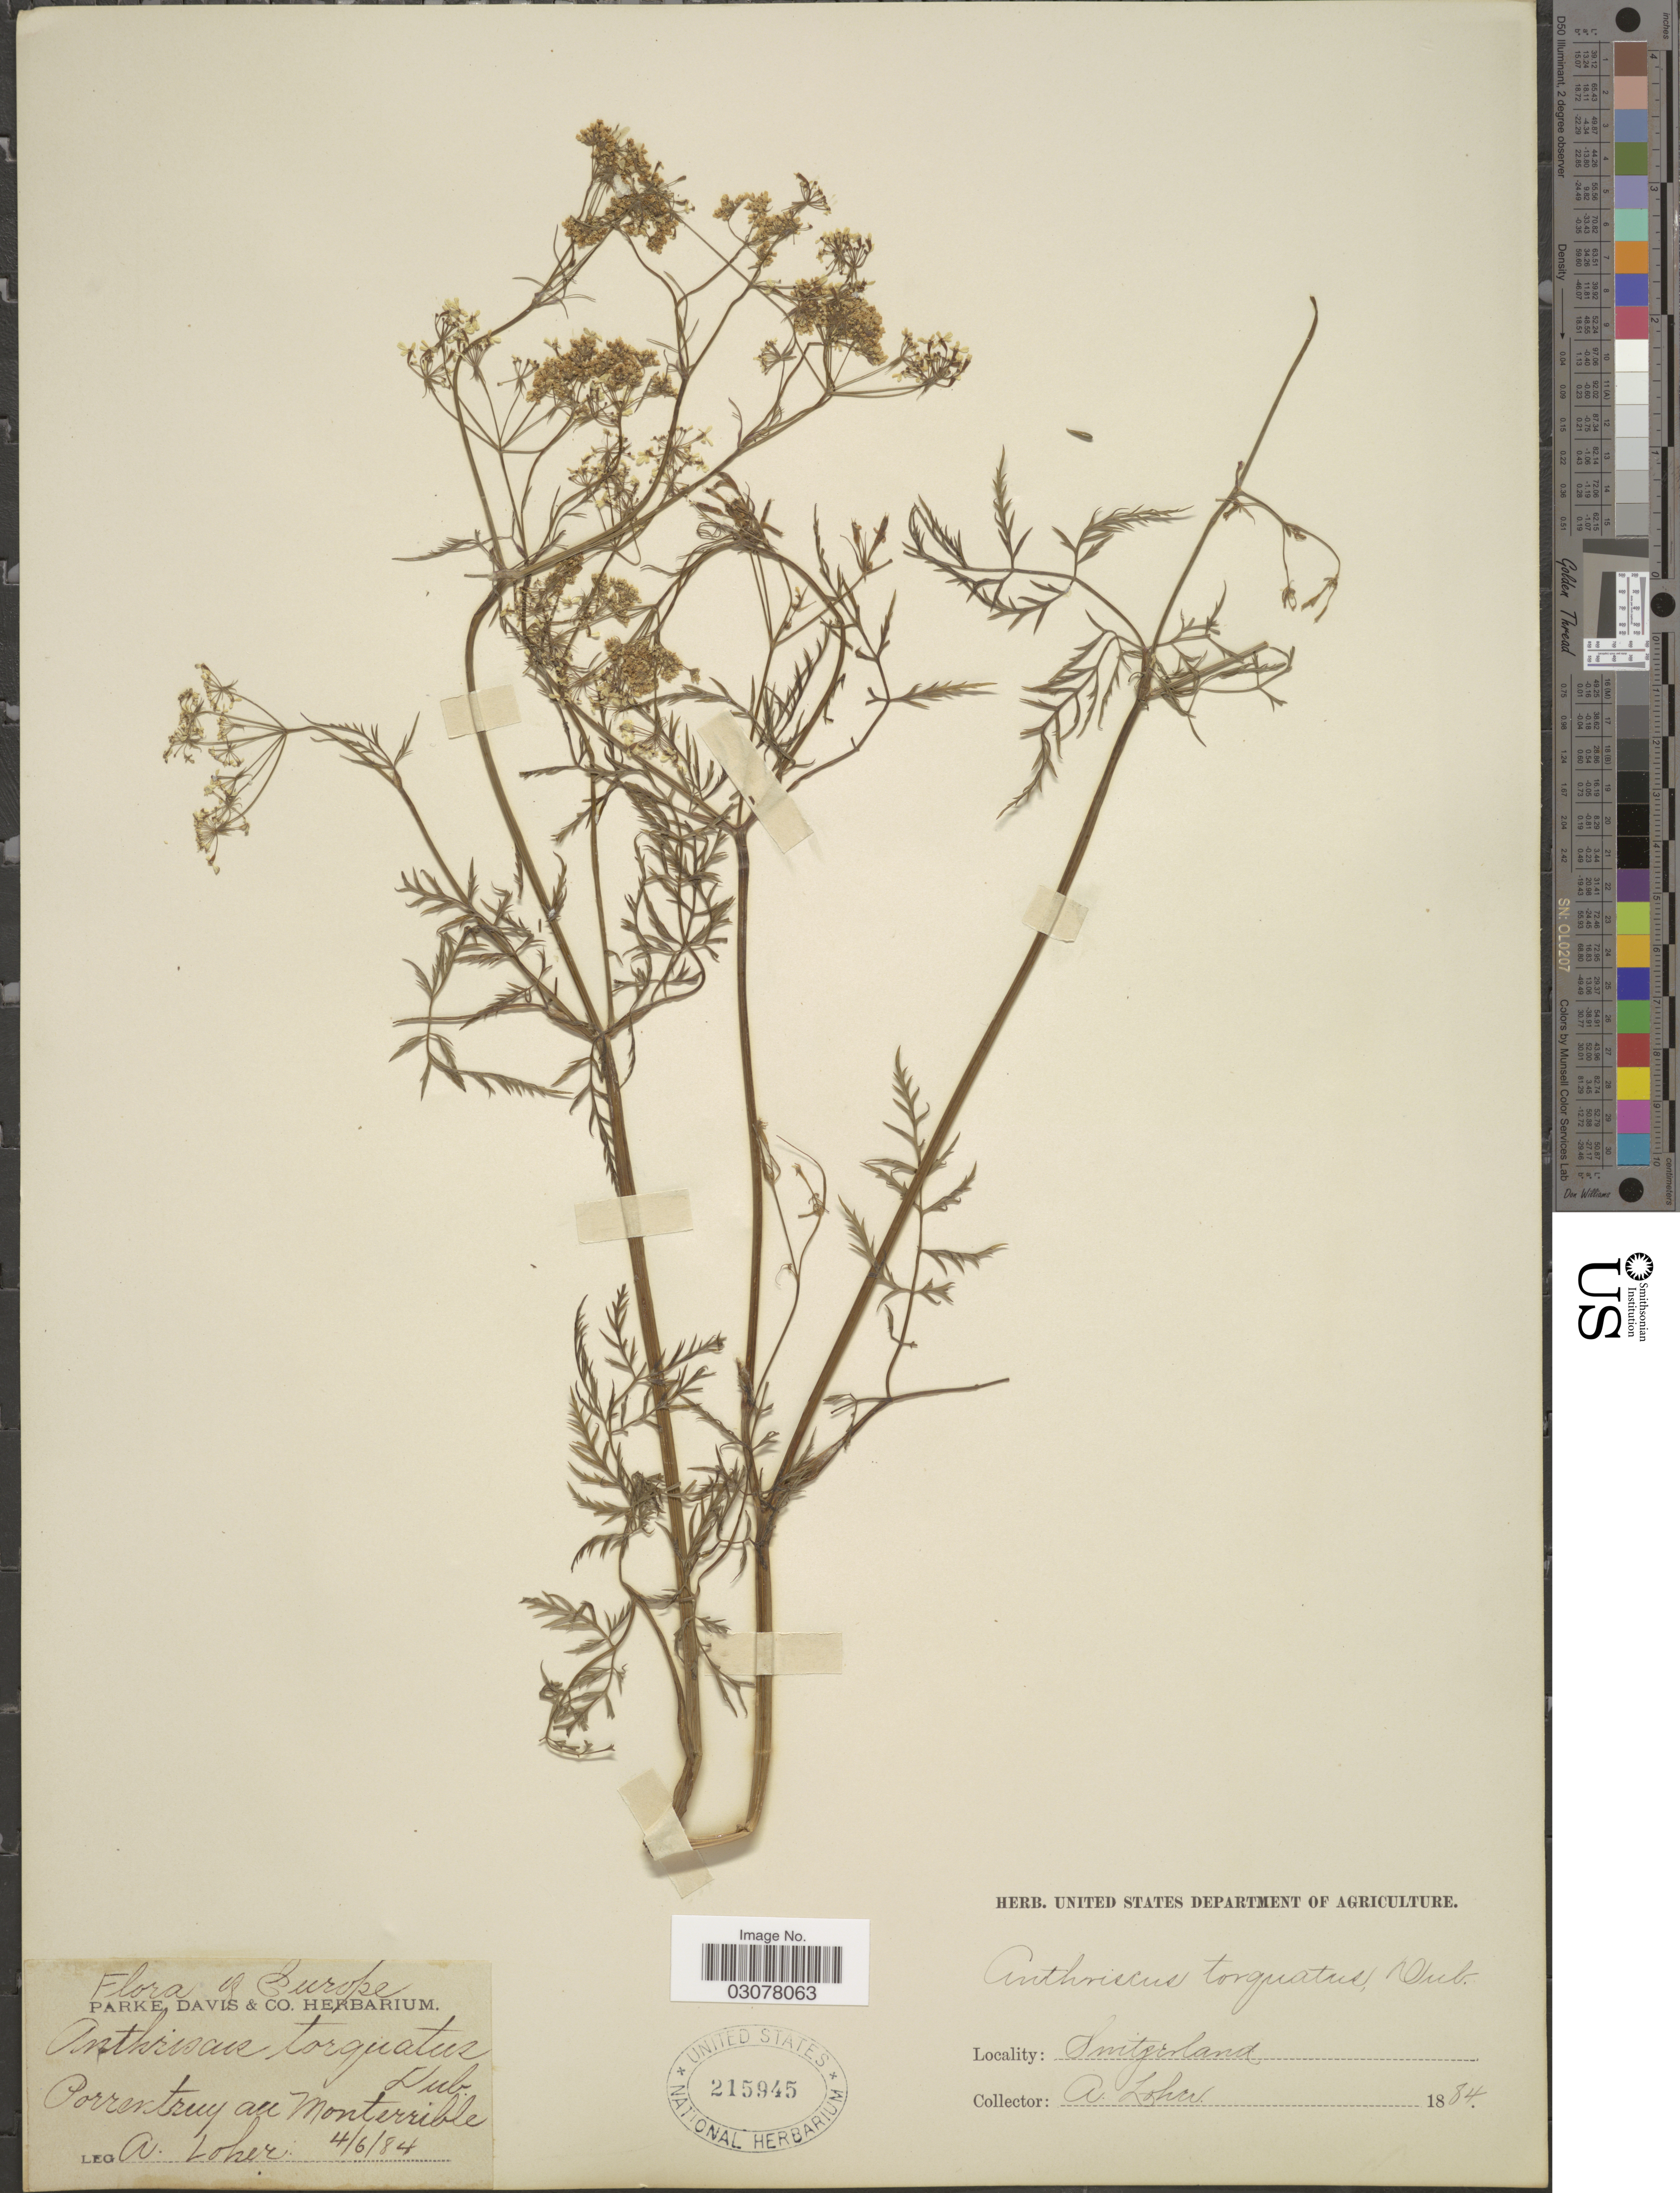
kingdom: Plantae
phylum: Tracheophyta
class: Magnoliopsida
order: Apiales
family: Apiaceae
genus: Anthriscus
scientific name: Anthriscus sylvestris var. torquatus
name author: E. Thomas ex W.D.J. Koch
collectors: A. Loher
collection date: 1884-06-04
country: Switzerland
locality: Porrentruy au Monterrible.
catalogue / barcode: US 215945